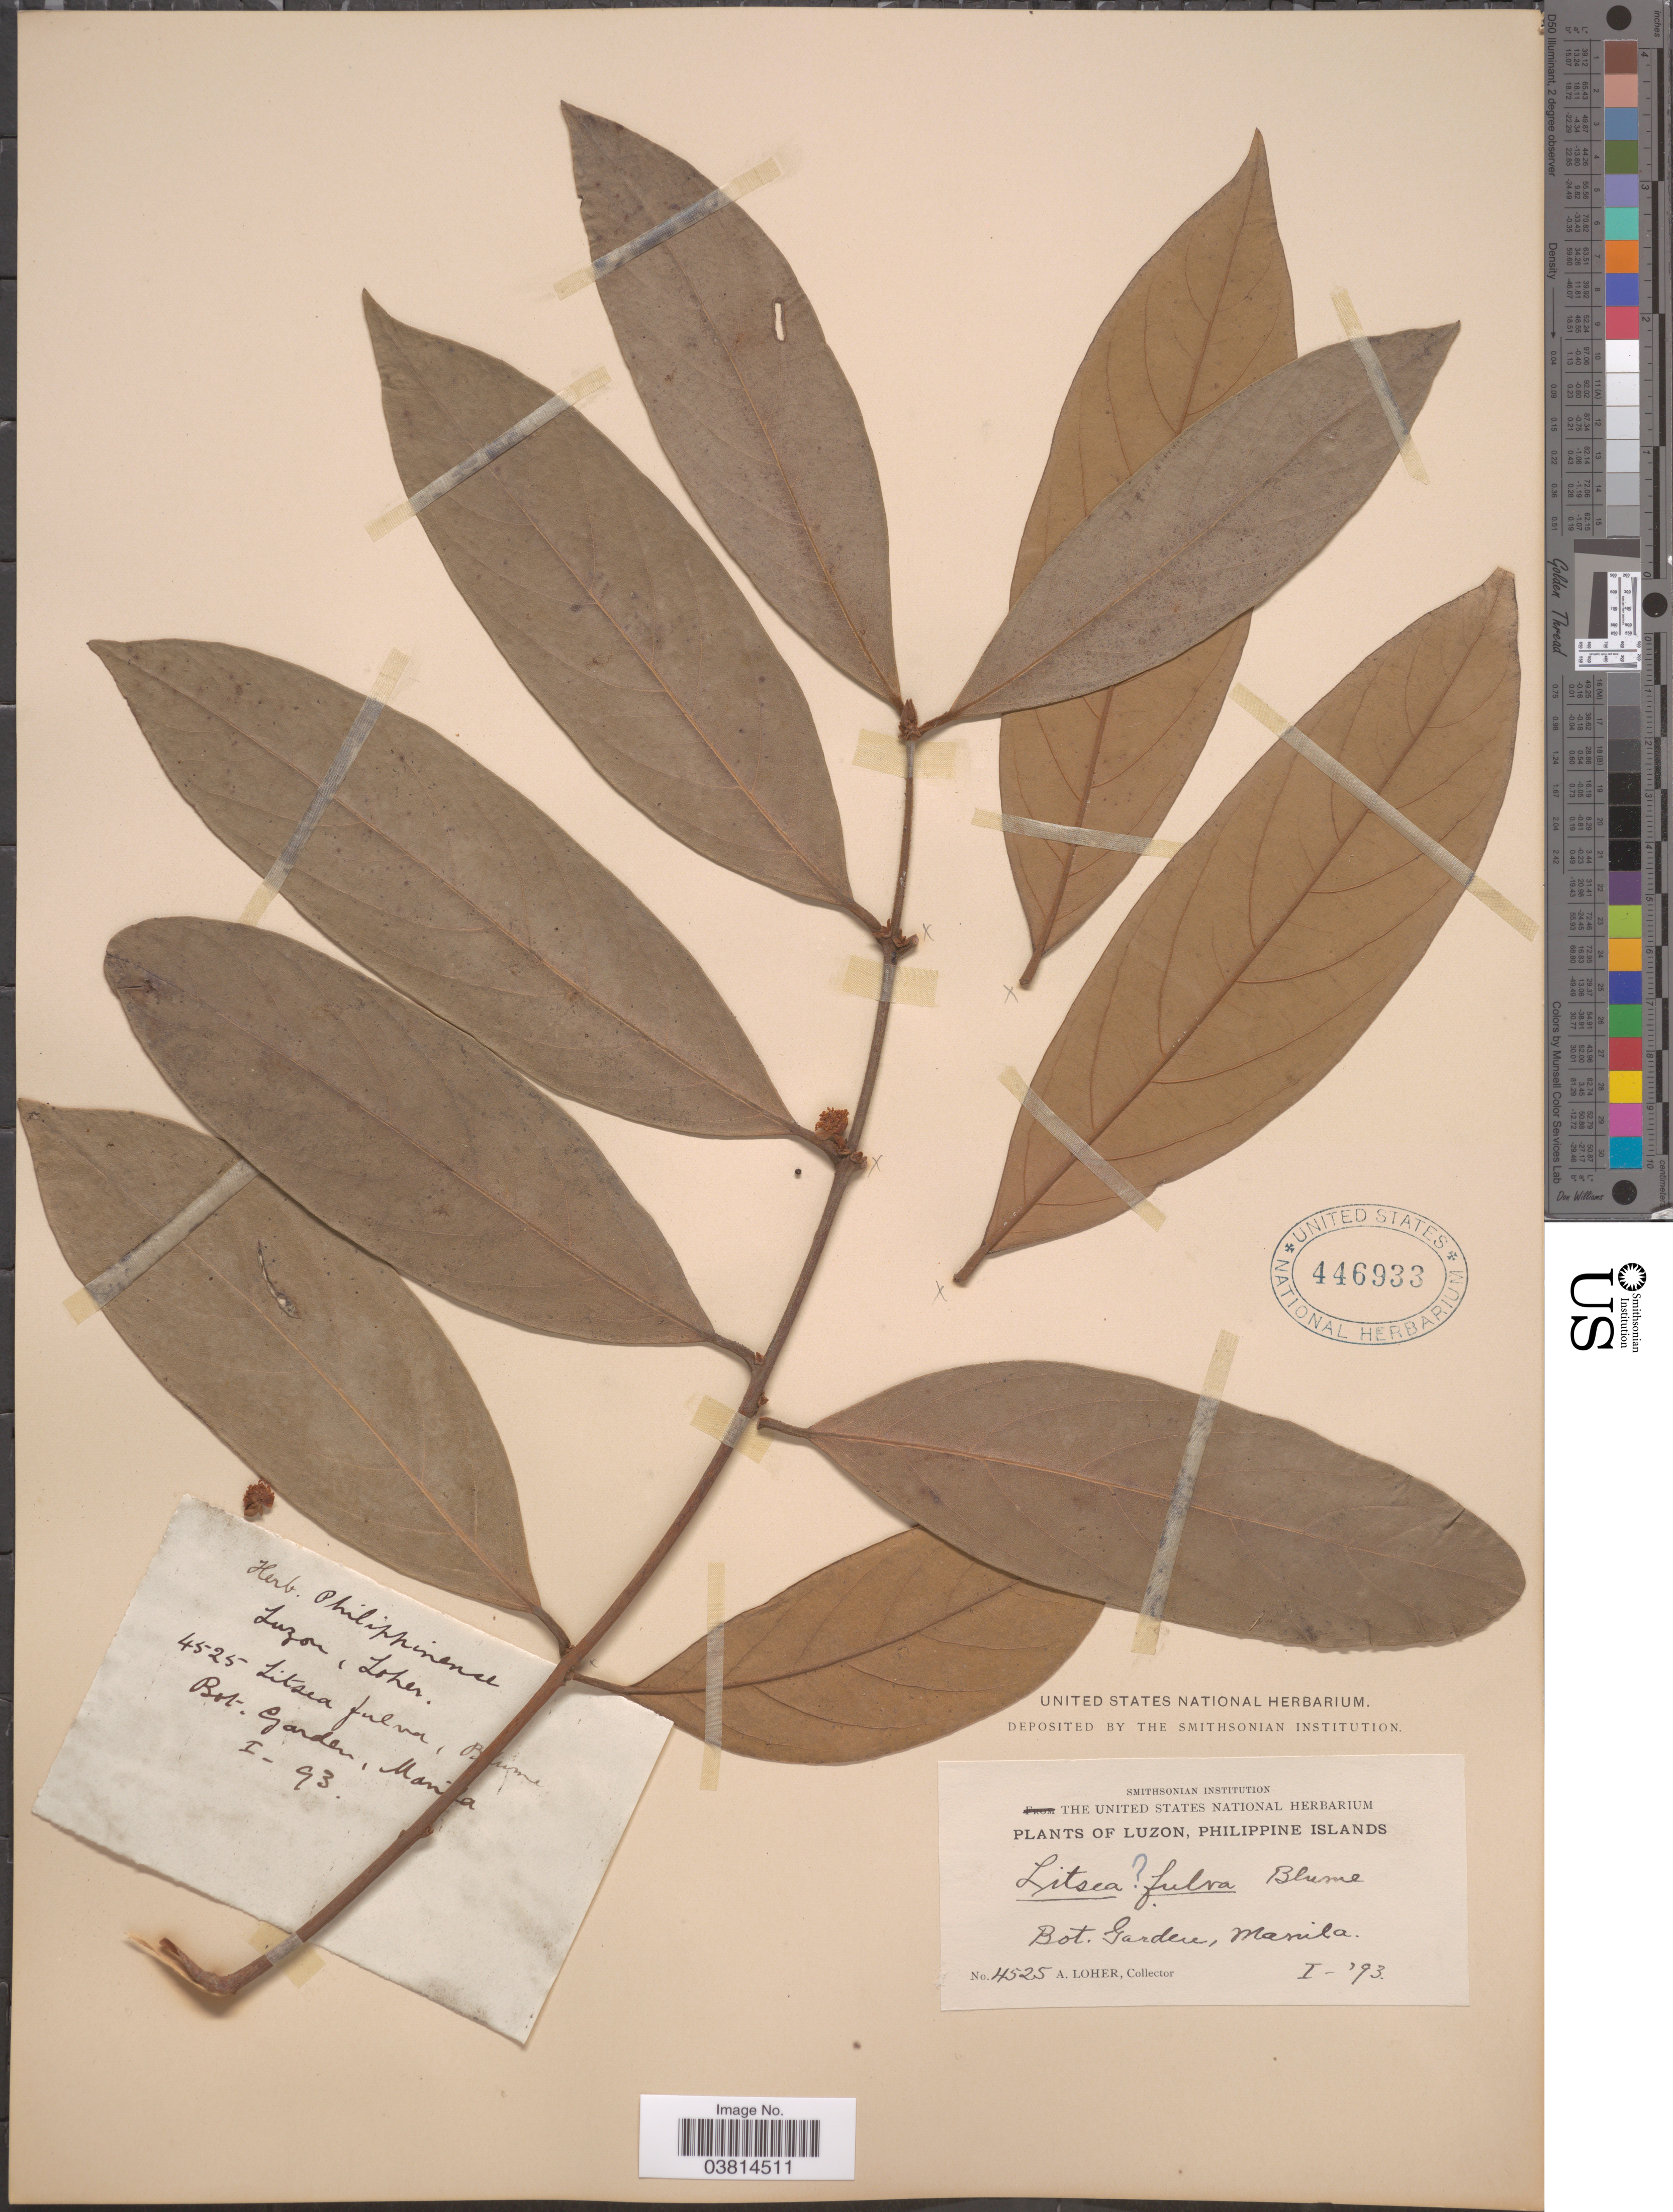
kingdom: Plantae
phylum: Tracheophyta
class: Magnoliopsida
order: Laurales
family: Lauraceae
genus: Litsea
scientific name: Litsea fulva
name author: (Blume) Fern.-Vill.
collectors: A. Loher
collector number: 4525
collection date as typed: Transcribed d/m/y: /1/93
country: Philippines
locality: Luzon. Bot. Garden, Manila.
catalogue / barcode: US 446933